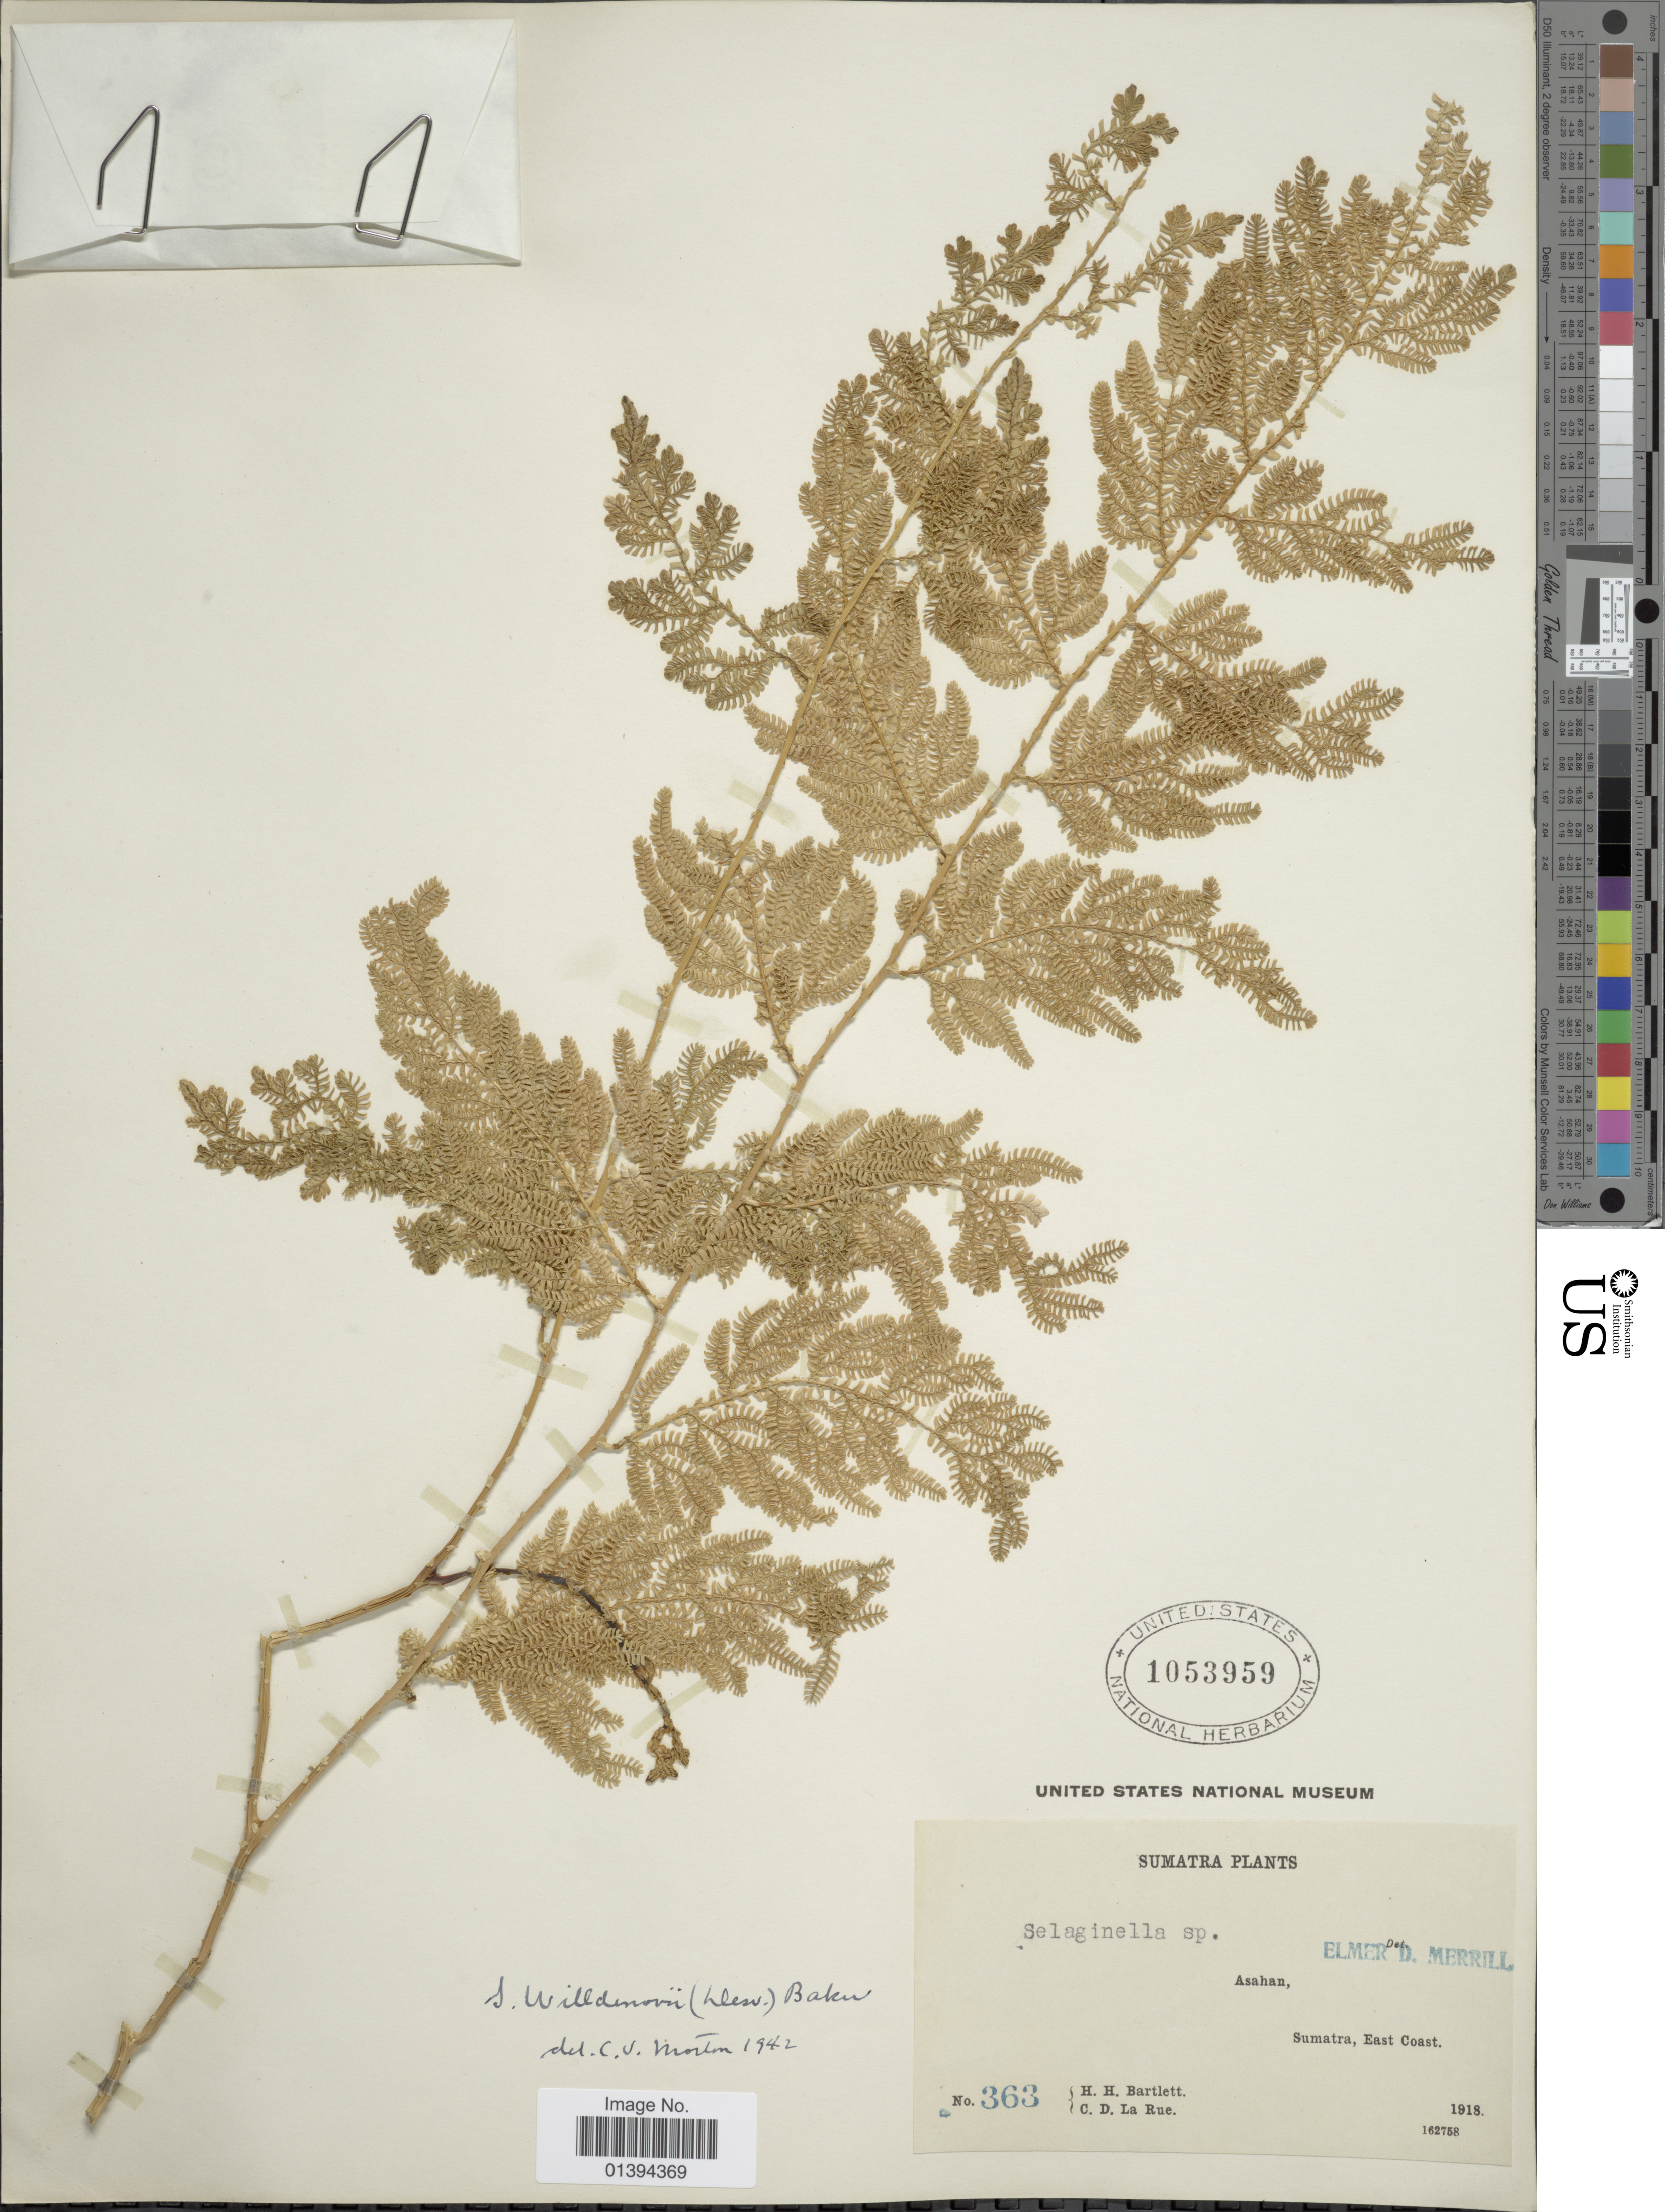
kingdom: Plantae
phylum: Tracheophyta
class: Lycopodiopsida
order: Selaginellales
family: Selaginellaceae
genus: Selaginella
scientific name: Selaginella willdenowii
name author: (Desv. ex Poir.) Baker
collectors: H. H. Bartlett & C. La Rue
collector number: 363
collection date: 1918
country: Indonesia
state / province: Sumatra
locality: Asahan, Sumatra, East Coast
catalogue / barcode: US 1053959